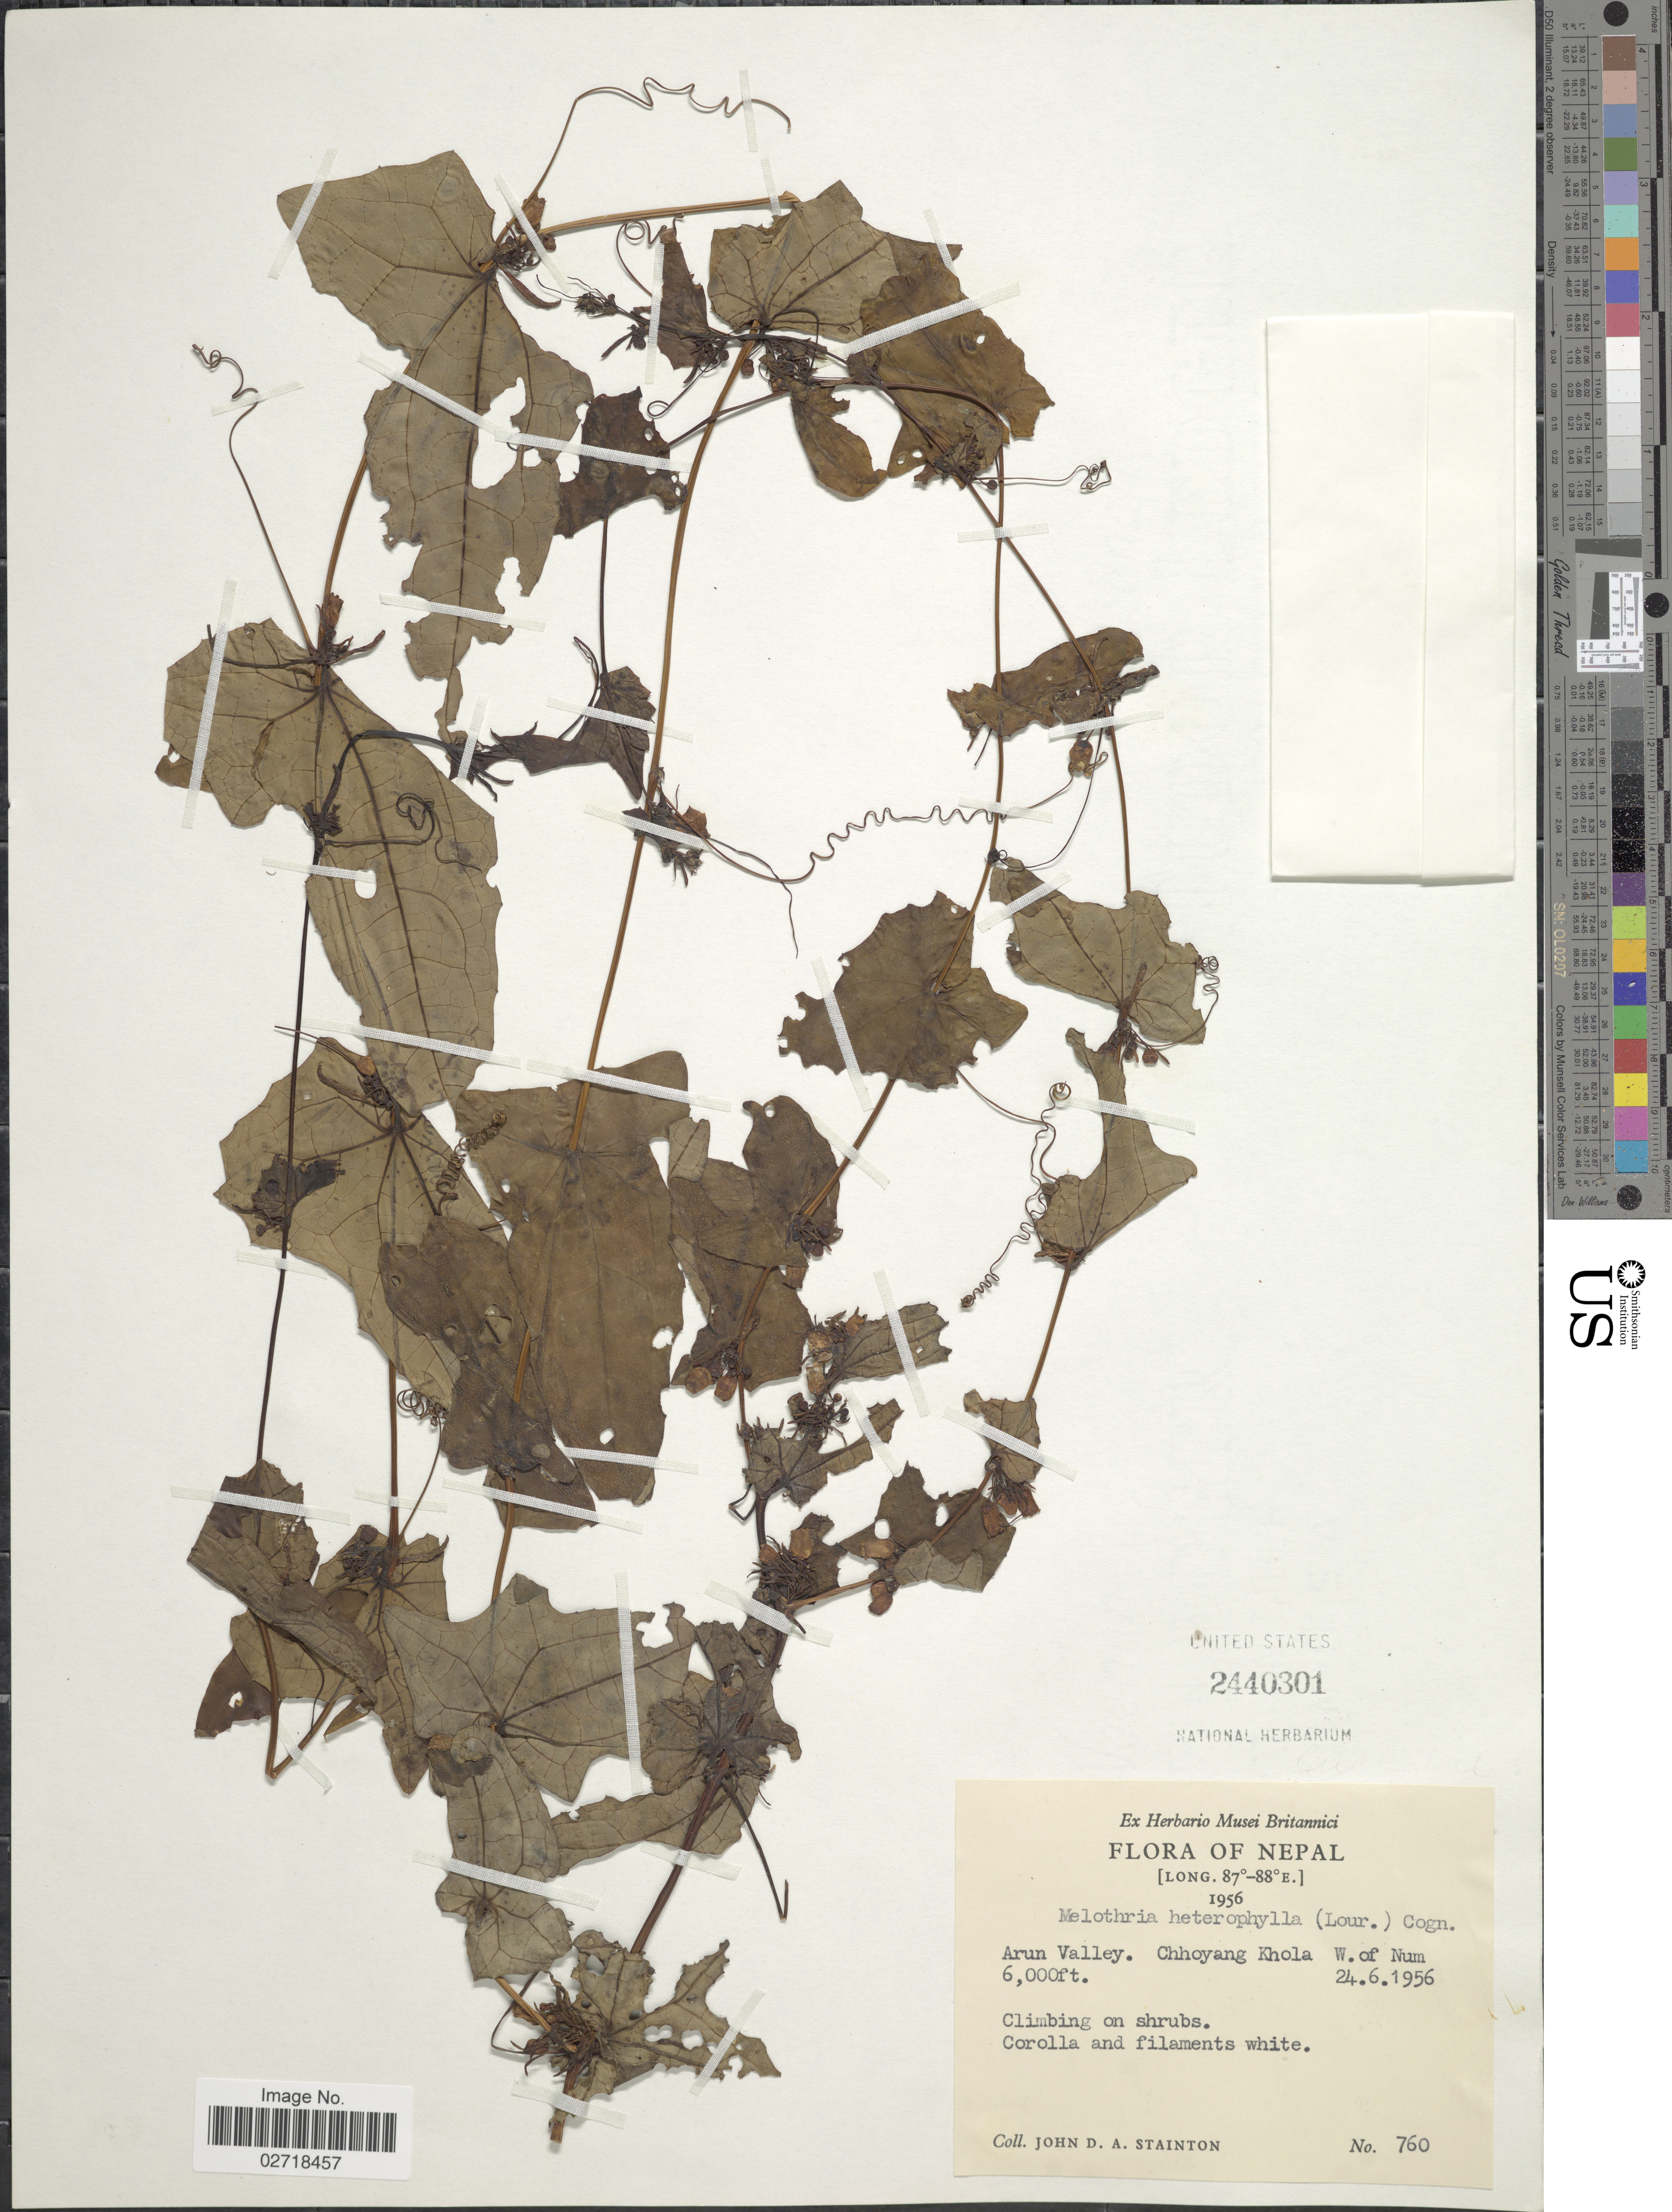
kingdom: Plantae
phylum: Tracheophyta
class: Magnoliopsida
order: Cucurbitales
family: Cucurbitaceae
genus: Solena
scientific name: Solena heterophylla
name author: Lour.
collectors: J. Stainton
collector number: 760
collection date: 1956-06-24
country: Nepal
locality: Arun Valley, Chhoyang Khola W. of Num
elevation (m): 1829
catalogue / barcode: US 2440301